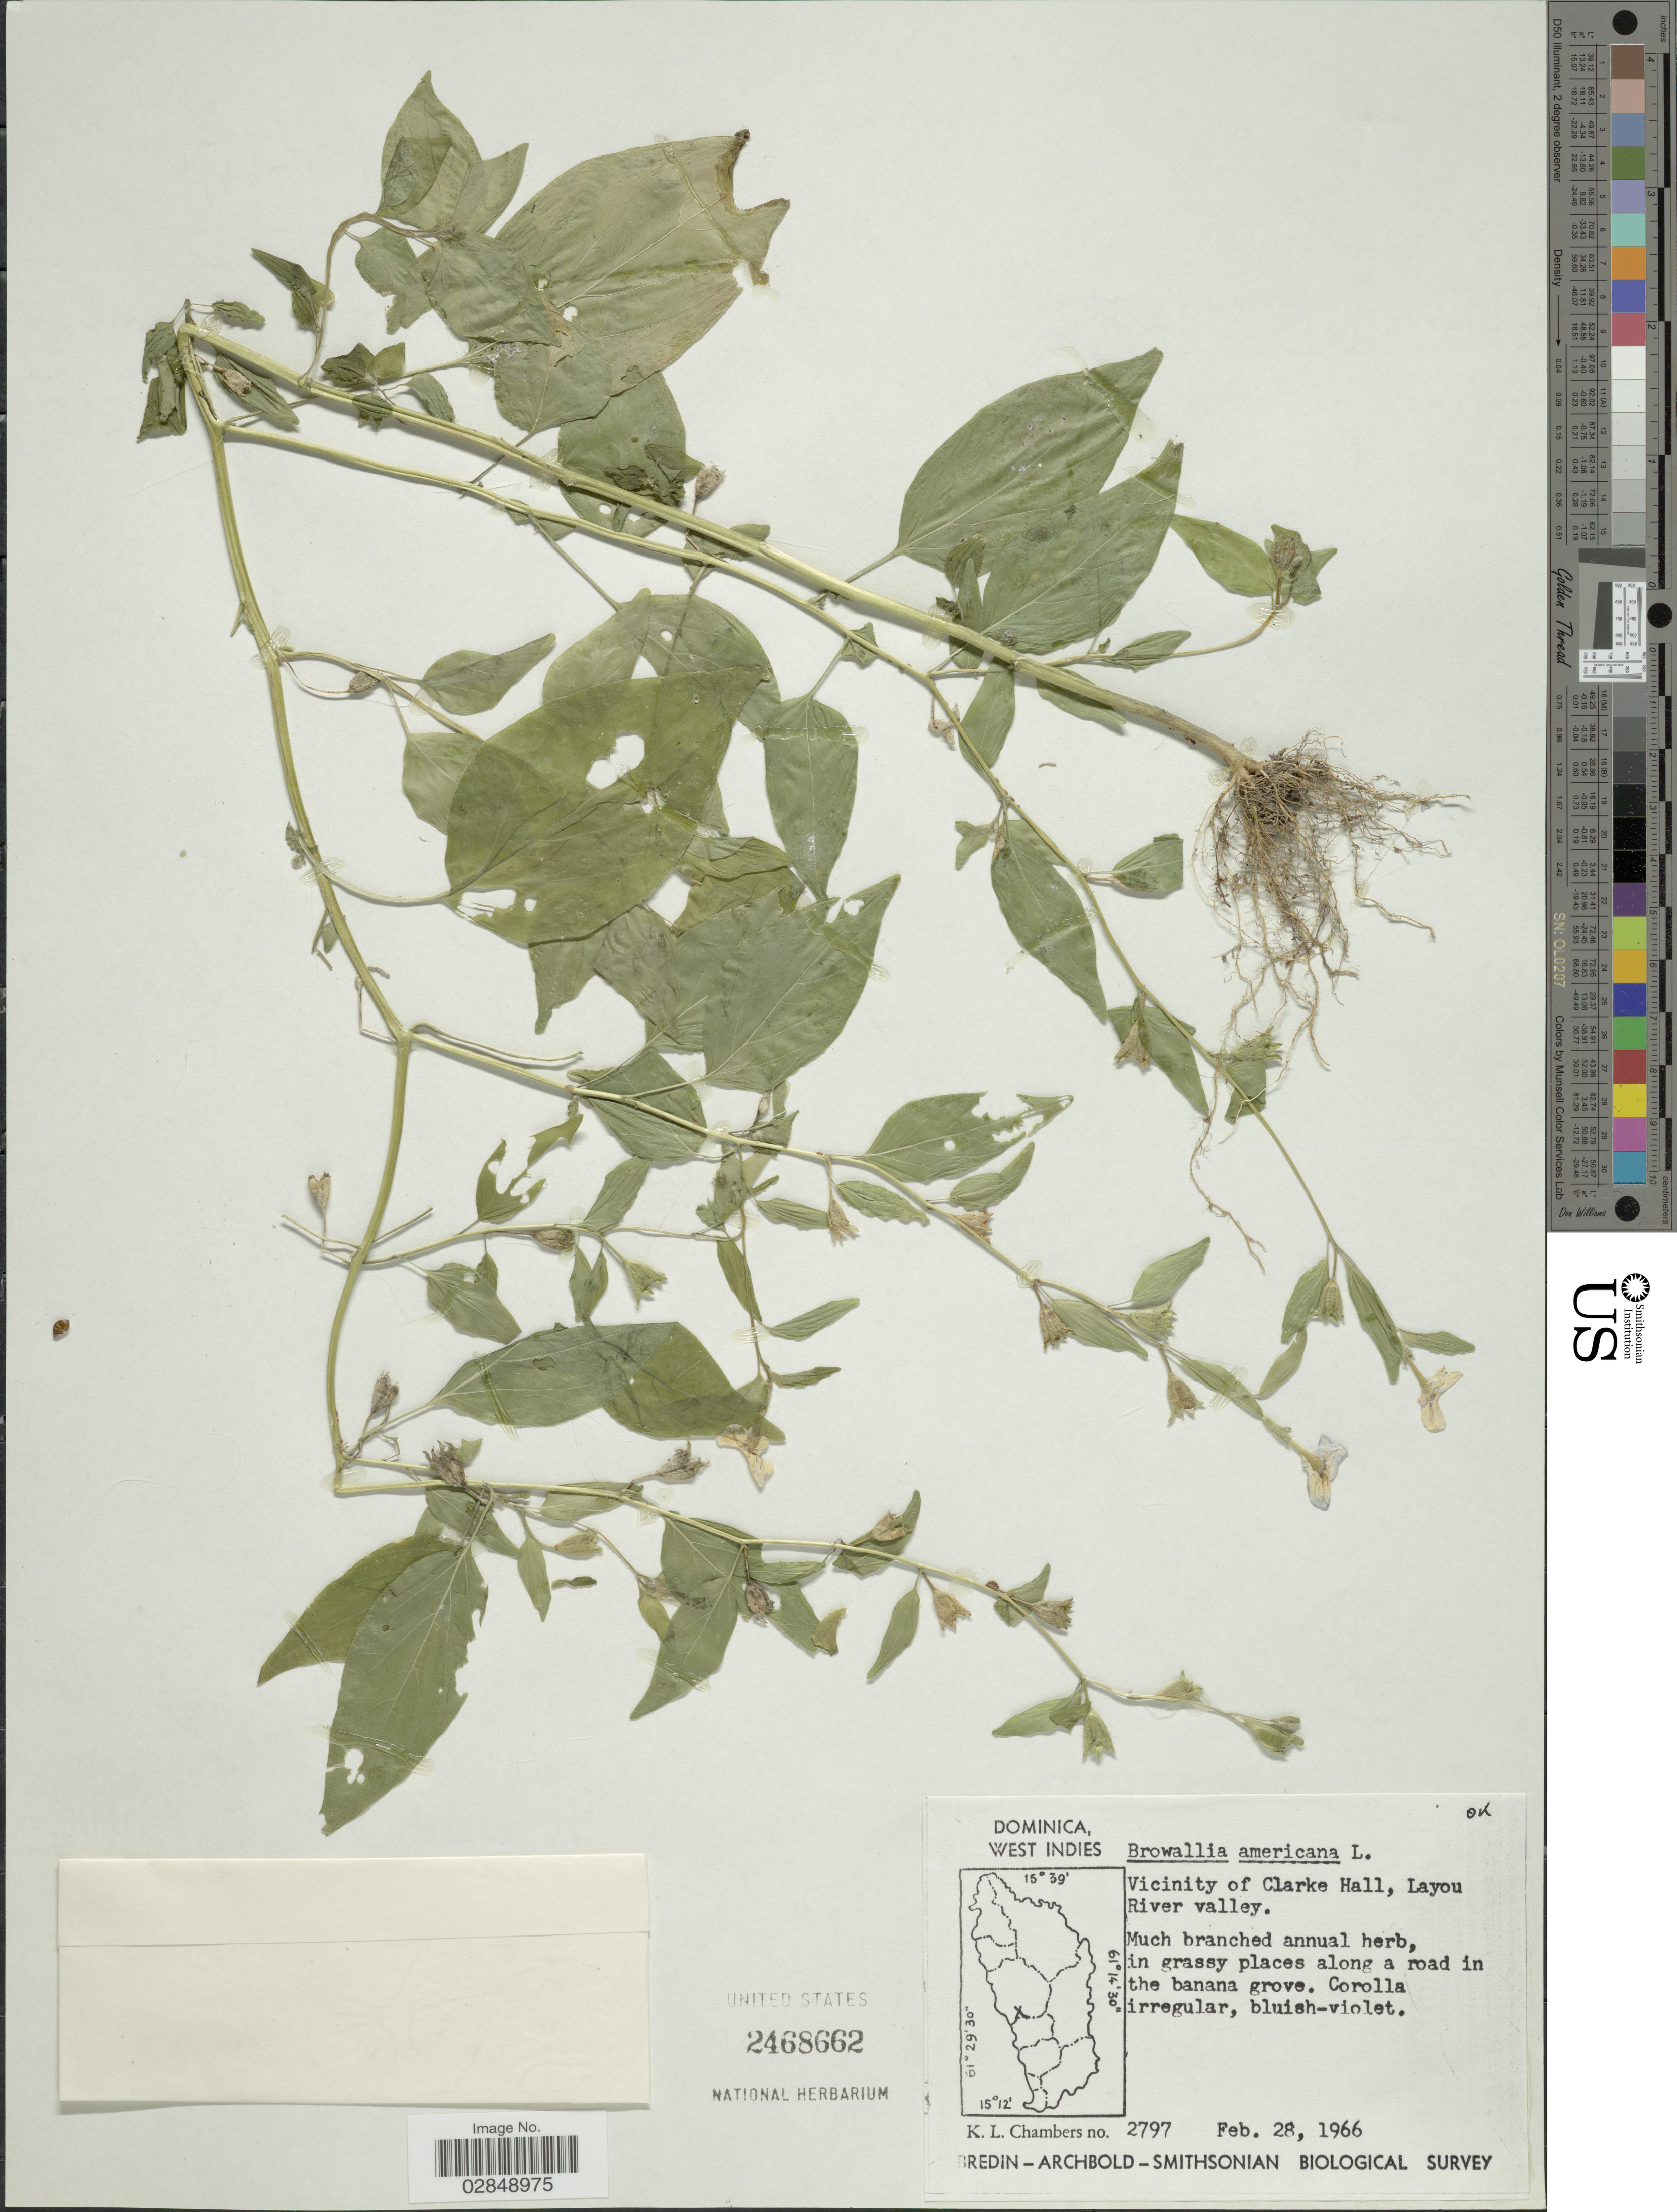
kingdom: Plantae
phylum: Tracheophyta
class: Magnoliopsida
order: Solanales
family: Solanaceae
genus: Browallia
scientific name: Browallia americana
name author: L.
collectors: K. Chambers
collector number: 2797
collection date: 1966-02-28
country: Dominica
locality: Vicinity of Clarke Hall, Layou River valley.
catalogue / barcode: US 2468662